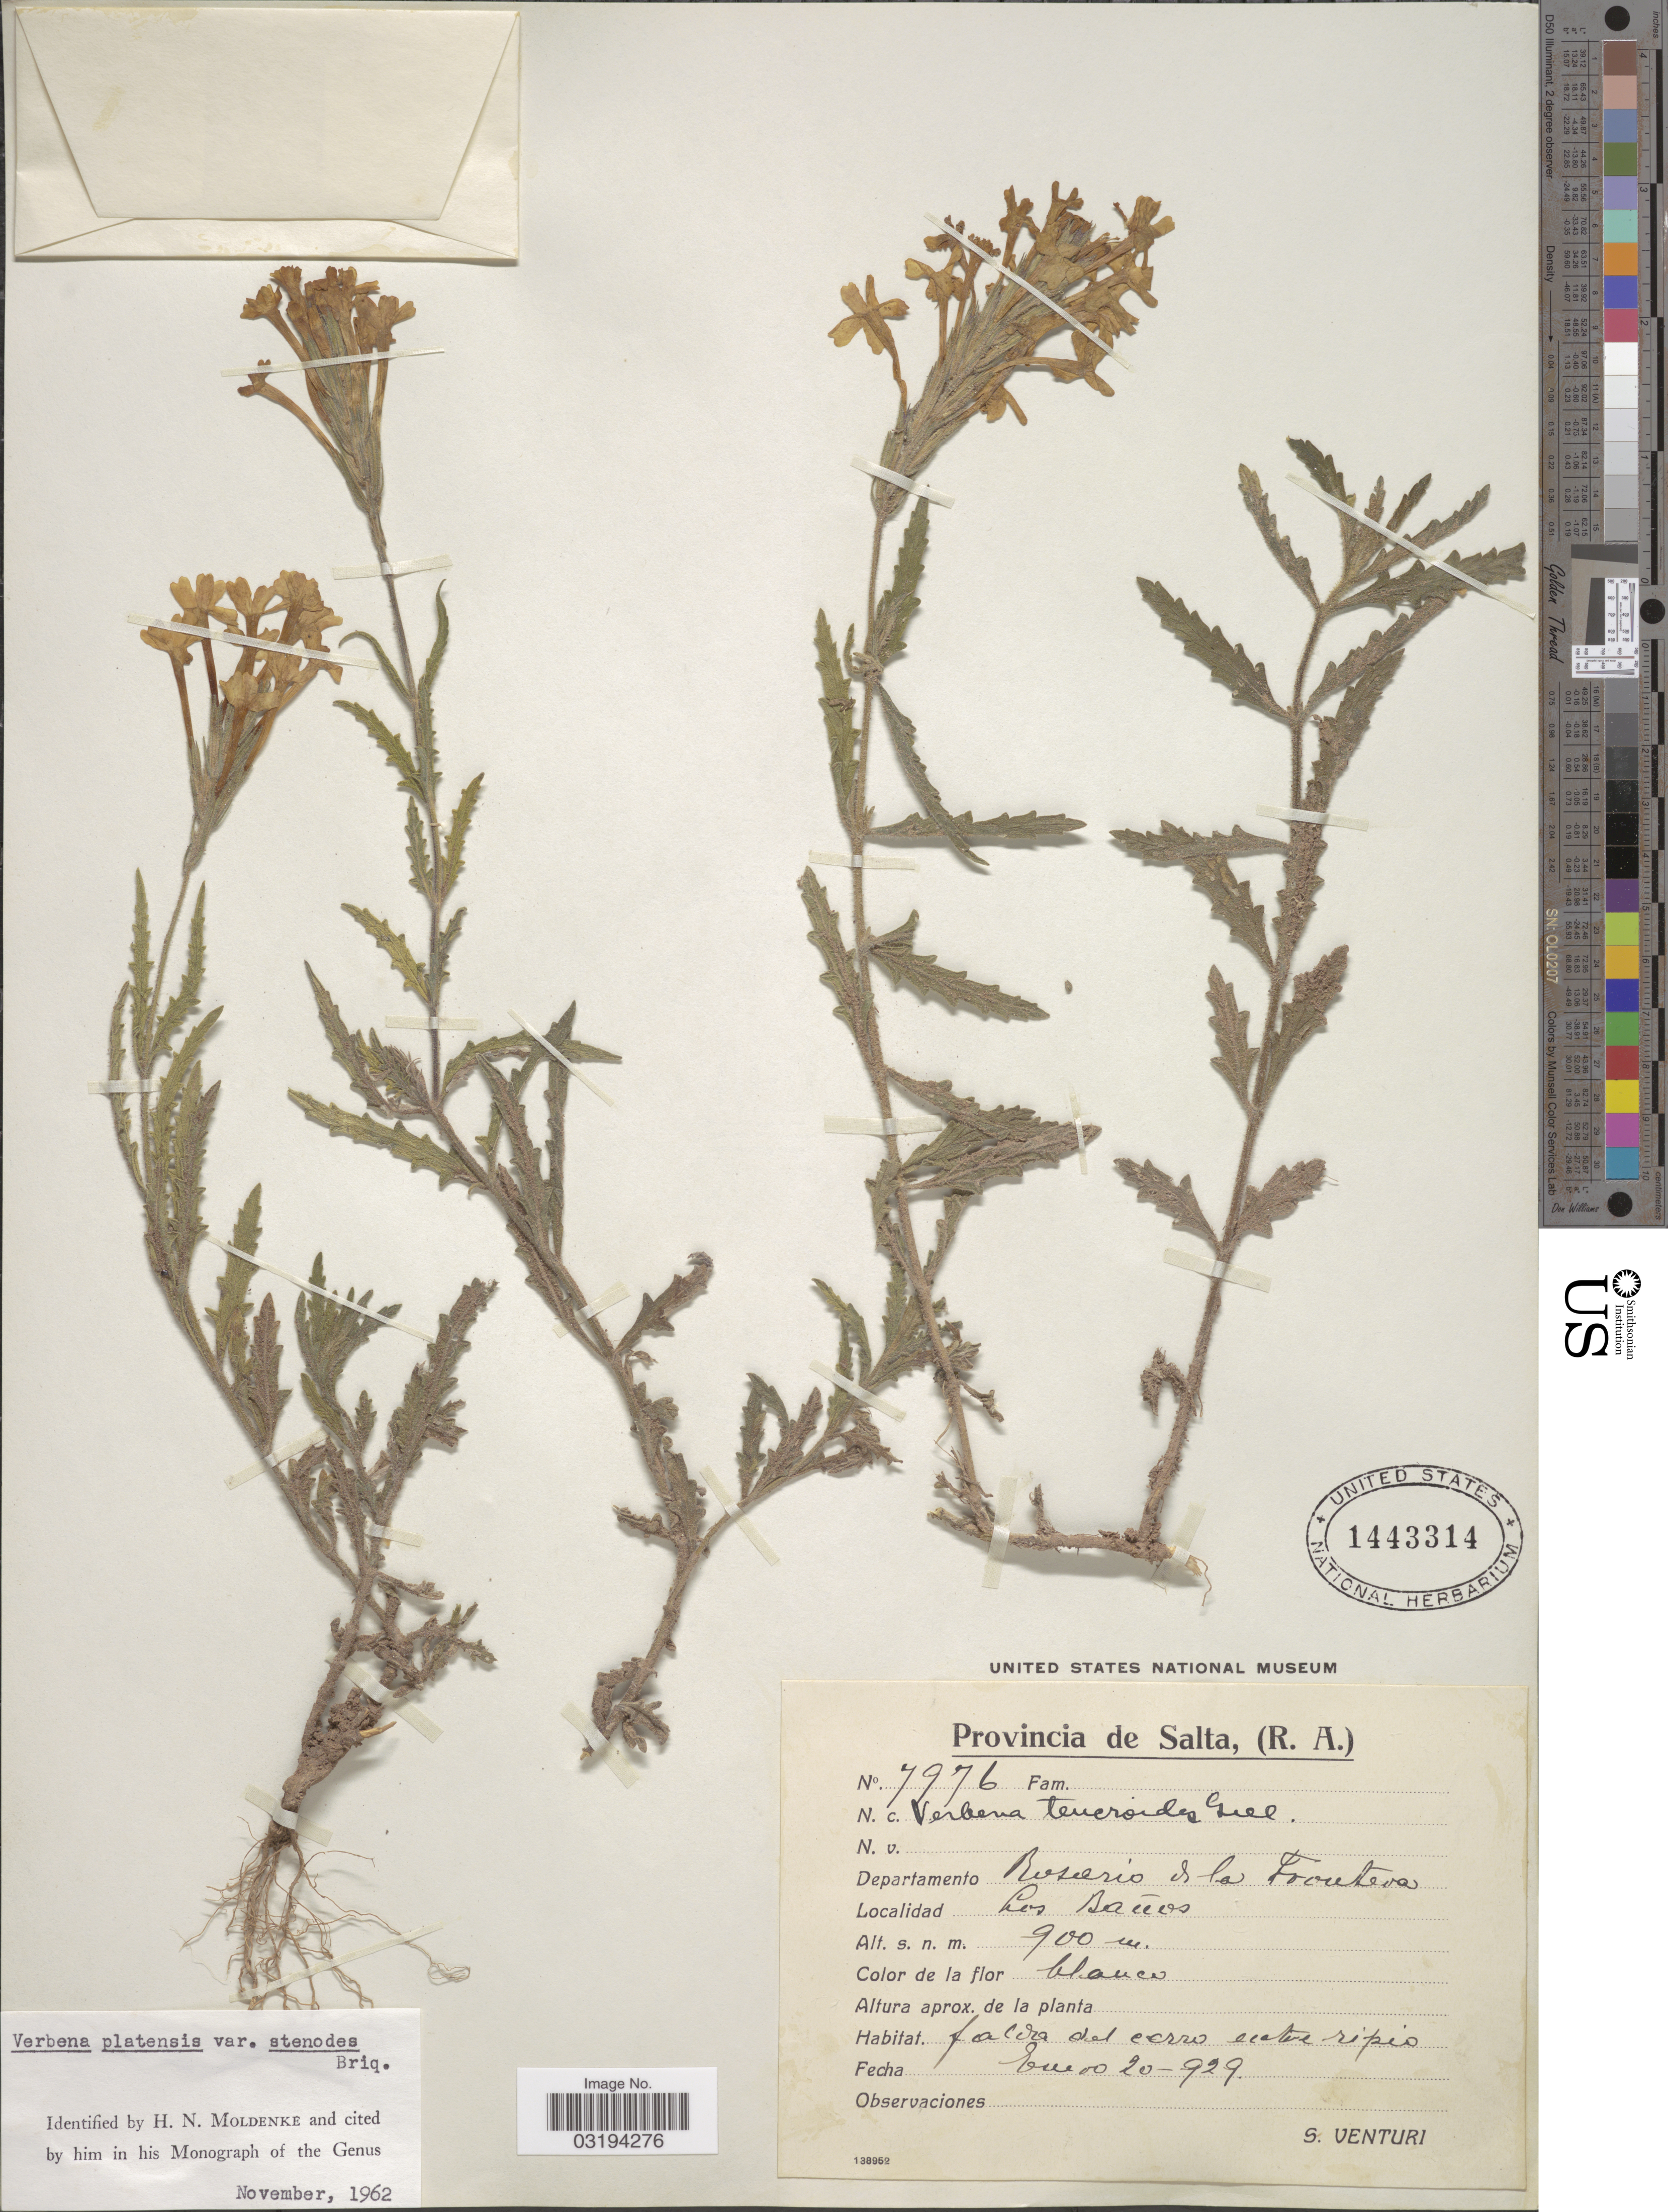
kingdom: Plantae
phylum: Tracheophyta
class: Magnoliopsida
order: Lamiales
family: Verbenaceae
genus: Verbena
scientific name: Verbena platensis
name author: Spreng.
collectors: S. Venturi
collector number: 7976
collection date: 1929-01-20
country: Argentina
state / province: Salta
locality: Departamento Rosario de la Frontera. Los Baños.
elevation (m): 900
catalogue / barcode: US 1443314